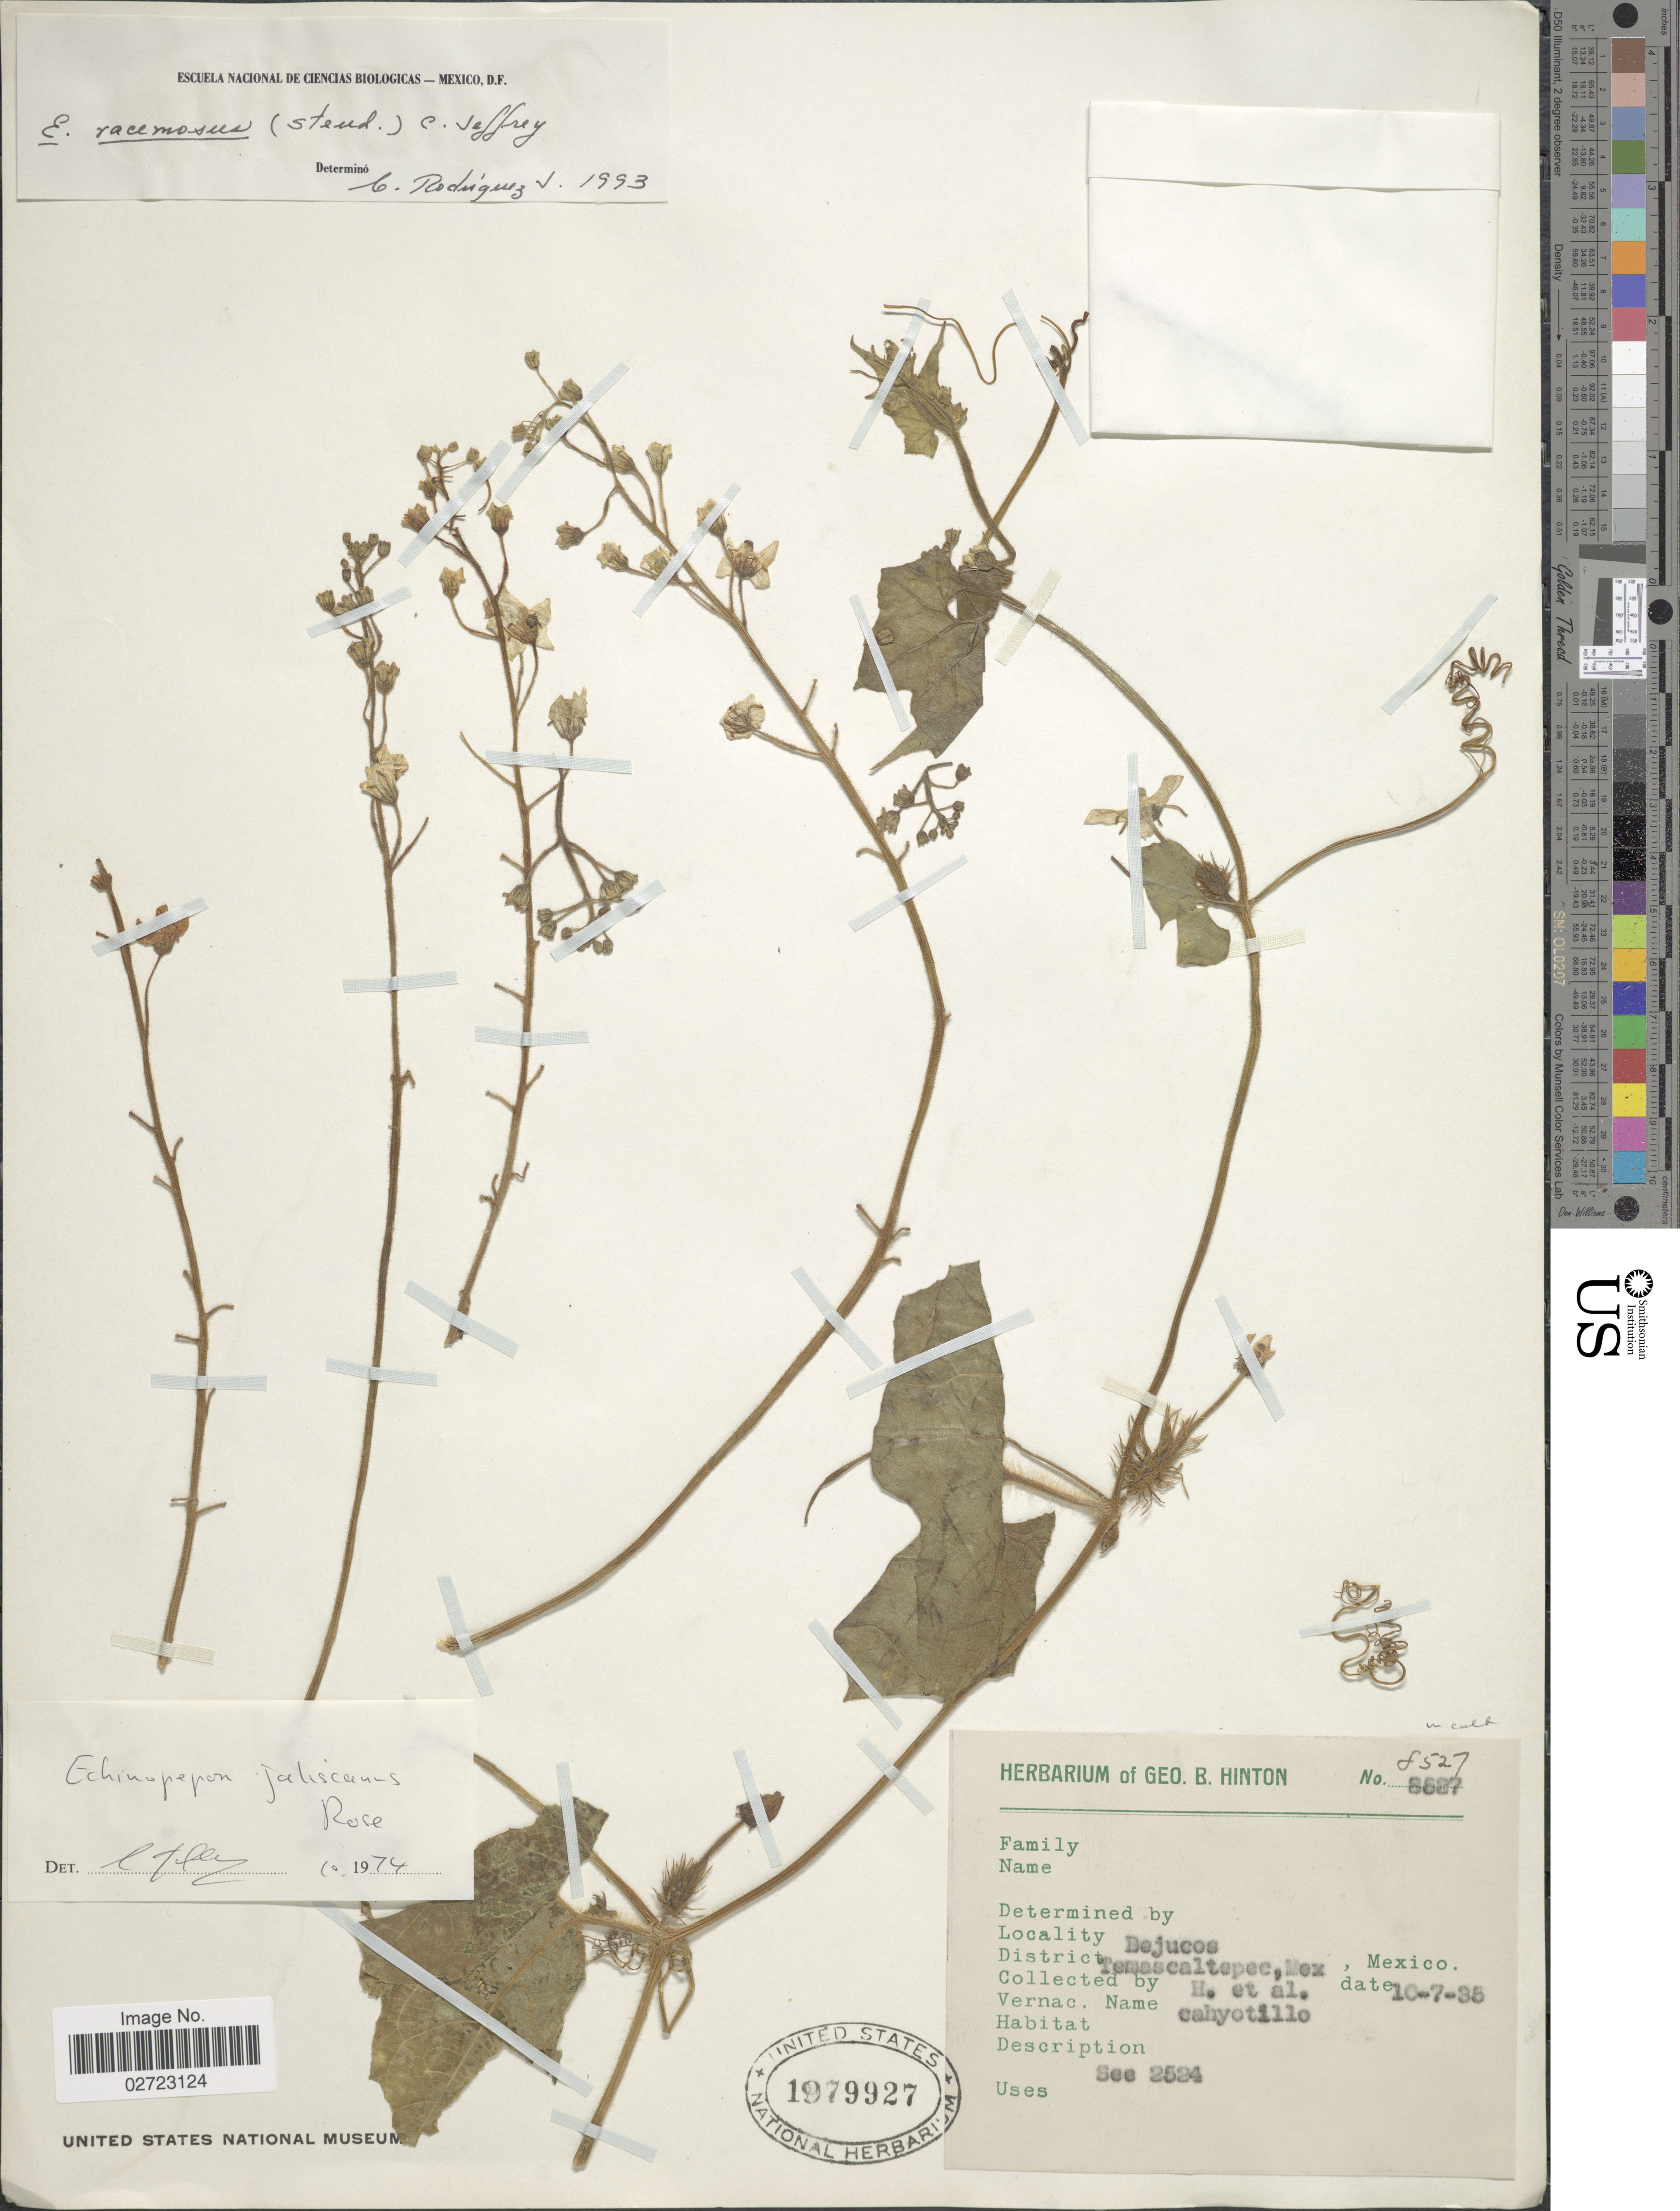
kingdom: Plantae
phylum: Tracheophyta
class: Magnoliopsida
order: Cucurbitales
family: Cucurbitaceae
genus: Echinopepon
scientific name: Echinopepon racemosus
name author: (Steud.) C. Jeffrey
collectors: G. B. Hinton & et al.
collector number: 8527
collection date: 1935-10-07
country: Mexico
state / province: México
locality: Bejuco, District Temascaltepec.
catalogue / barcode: US 1979927